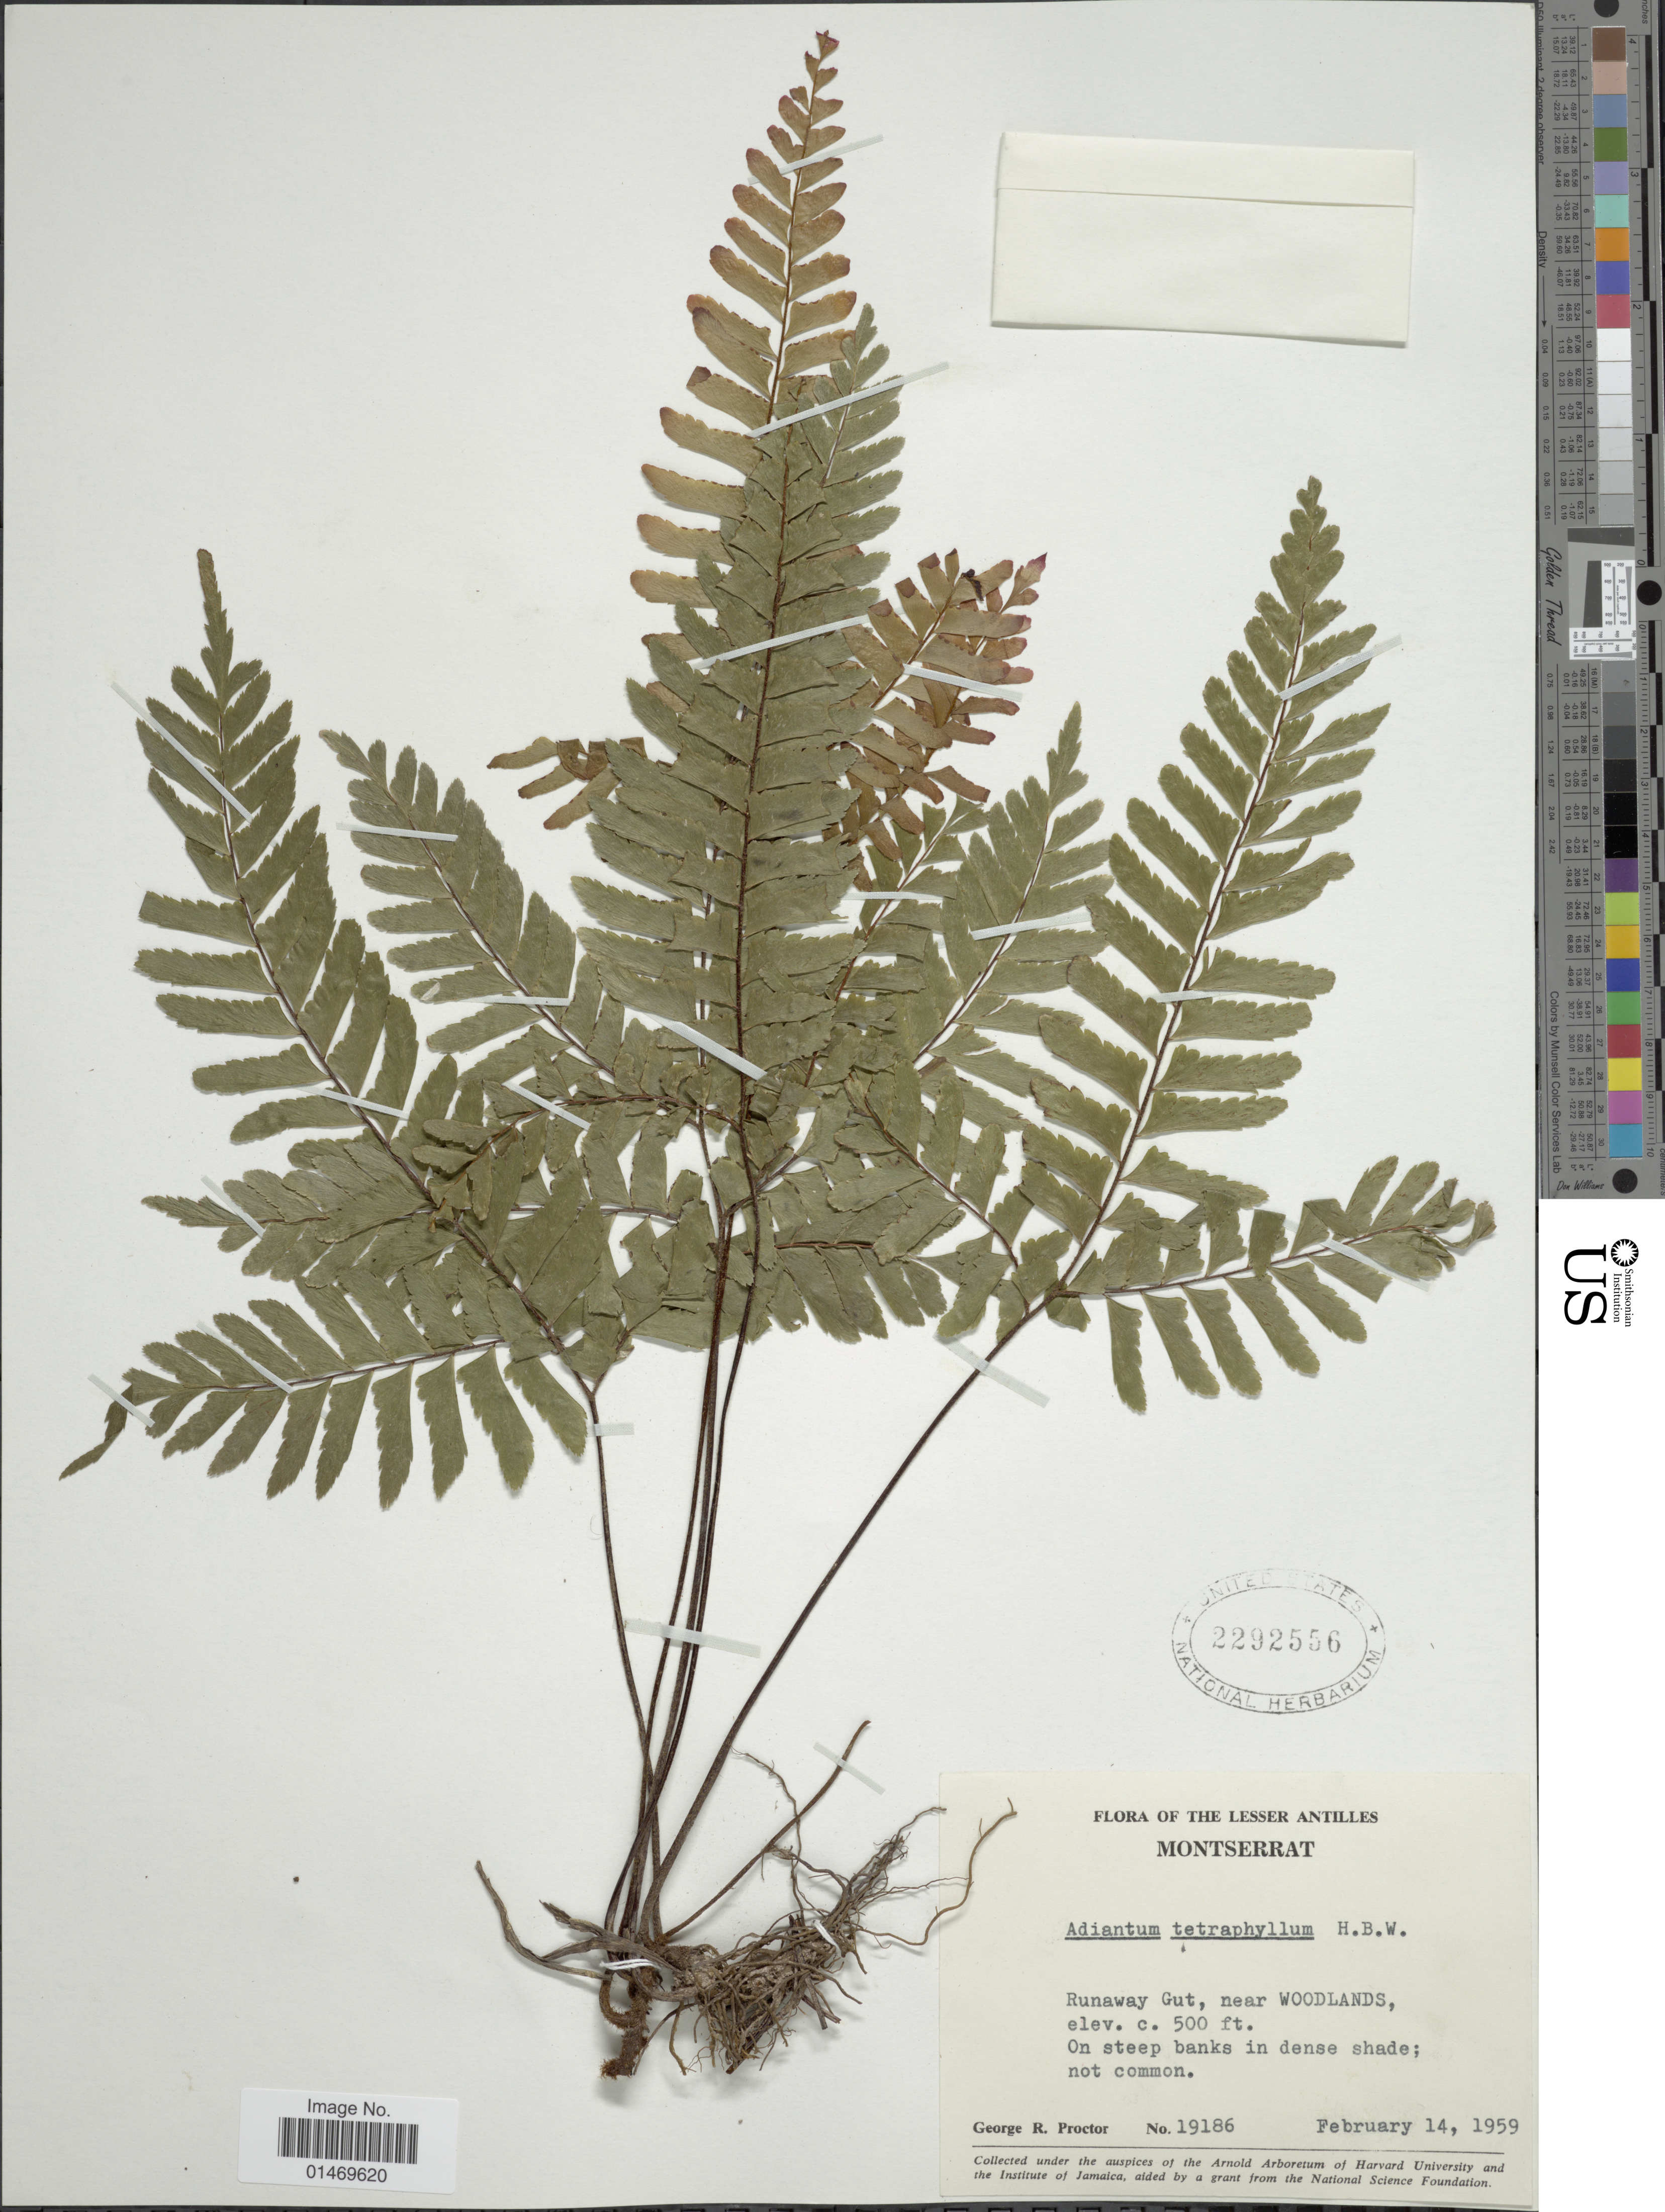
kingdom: Plantae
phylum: Tracheophyta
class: Polypodiopsida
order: Polypodiales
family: Pteridaceae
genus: Adiantum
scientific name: Adiantum tetraphyllum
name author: Humb. & Bonpl. ex Willd.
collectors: G. R. Proctor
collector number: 19186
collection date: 1959-02-14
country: Montserrat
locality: Runaway Gut, near Woodlands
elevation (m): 152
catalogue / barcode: US 2292556